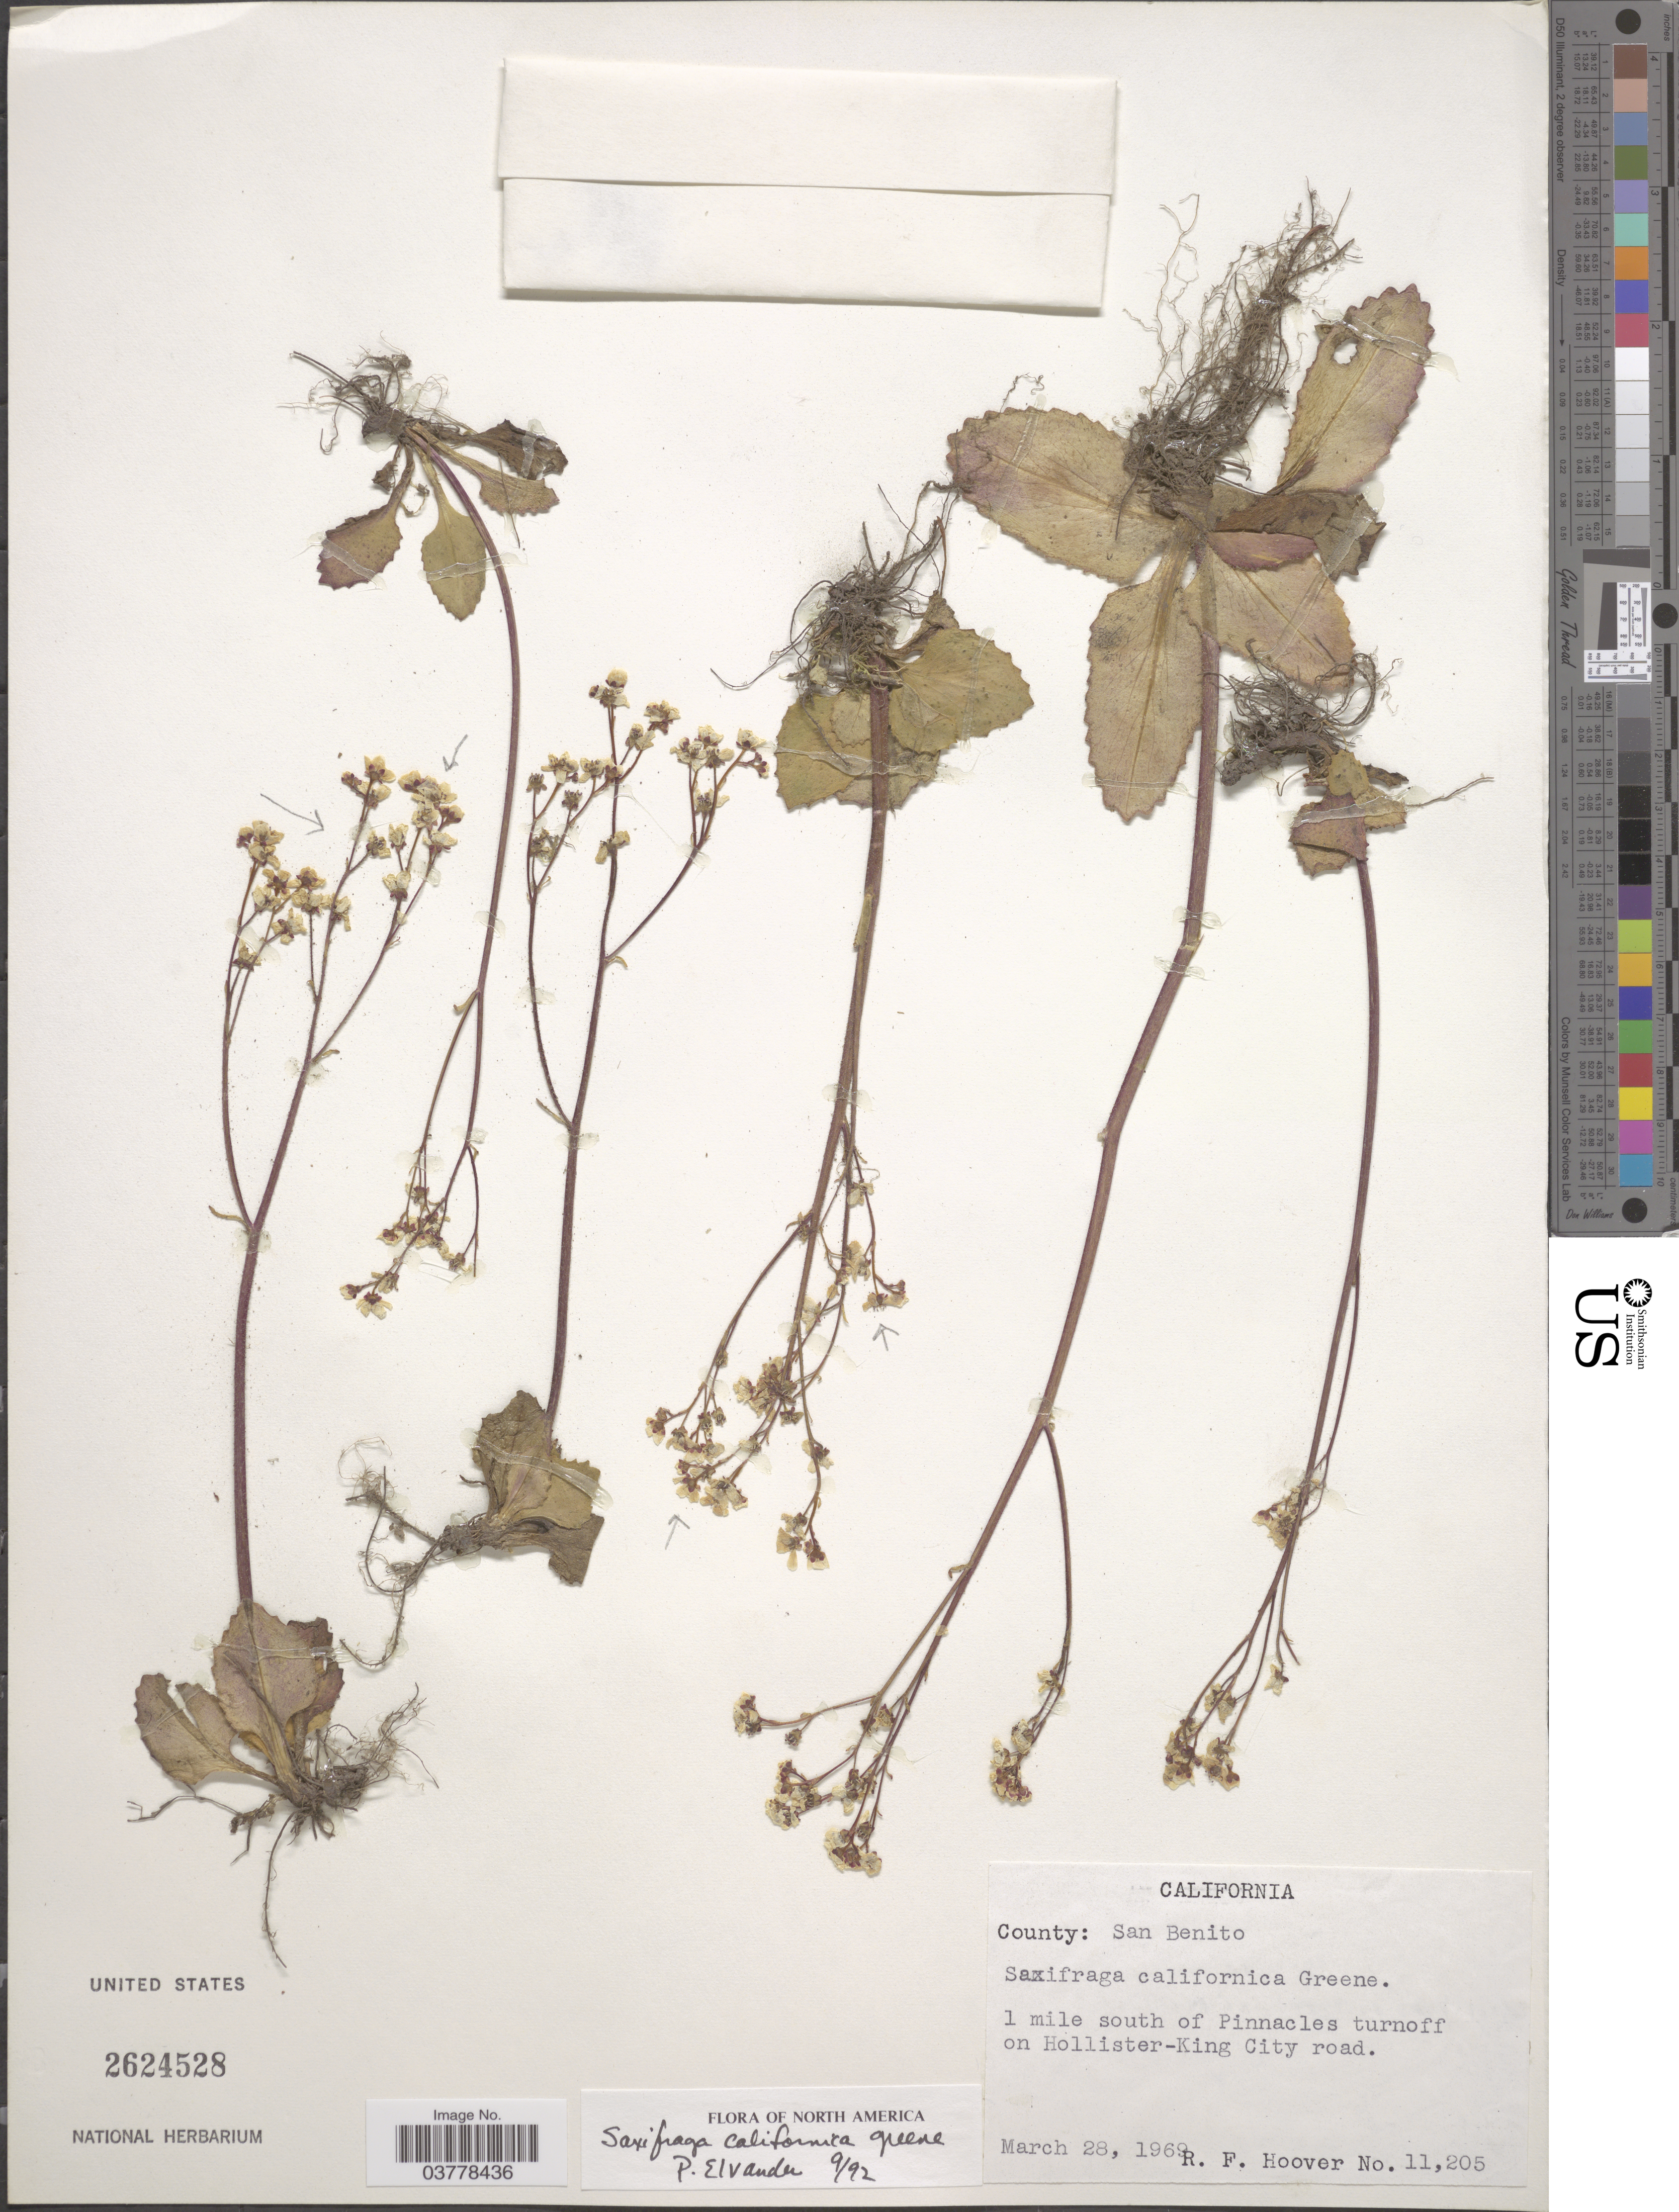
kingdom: Plantae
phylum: Tracheophyta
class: Magnoliopsida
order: Saxifragales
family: Saxifragaceae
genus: Micranthes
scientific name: Micranthes californica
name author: (Greene) Small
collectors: R. F. Hoover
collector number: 11205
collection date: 1969-03-28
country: United States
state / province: California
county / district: San Benito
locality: County: San Benito. 1 mile south of Pinnacles turnoff on Hollister-King City road.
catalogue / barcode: US 2624528